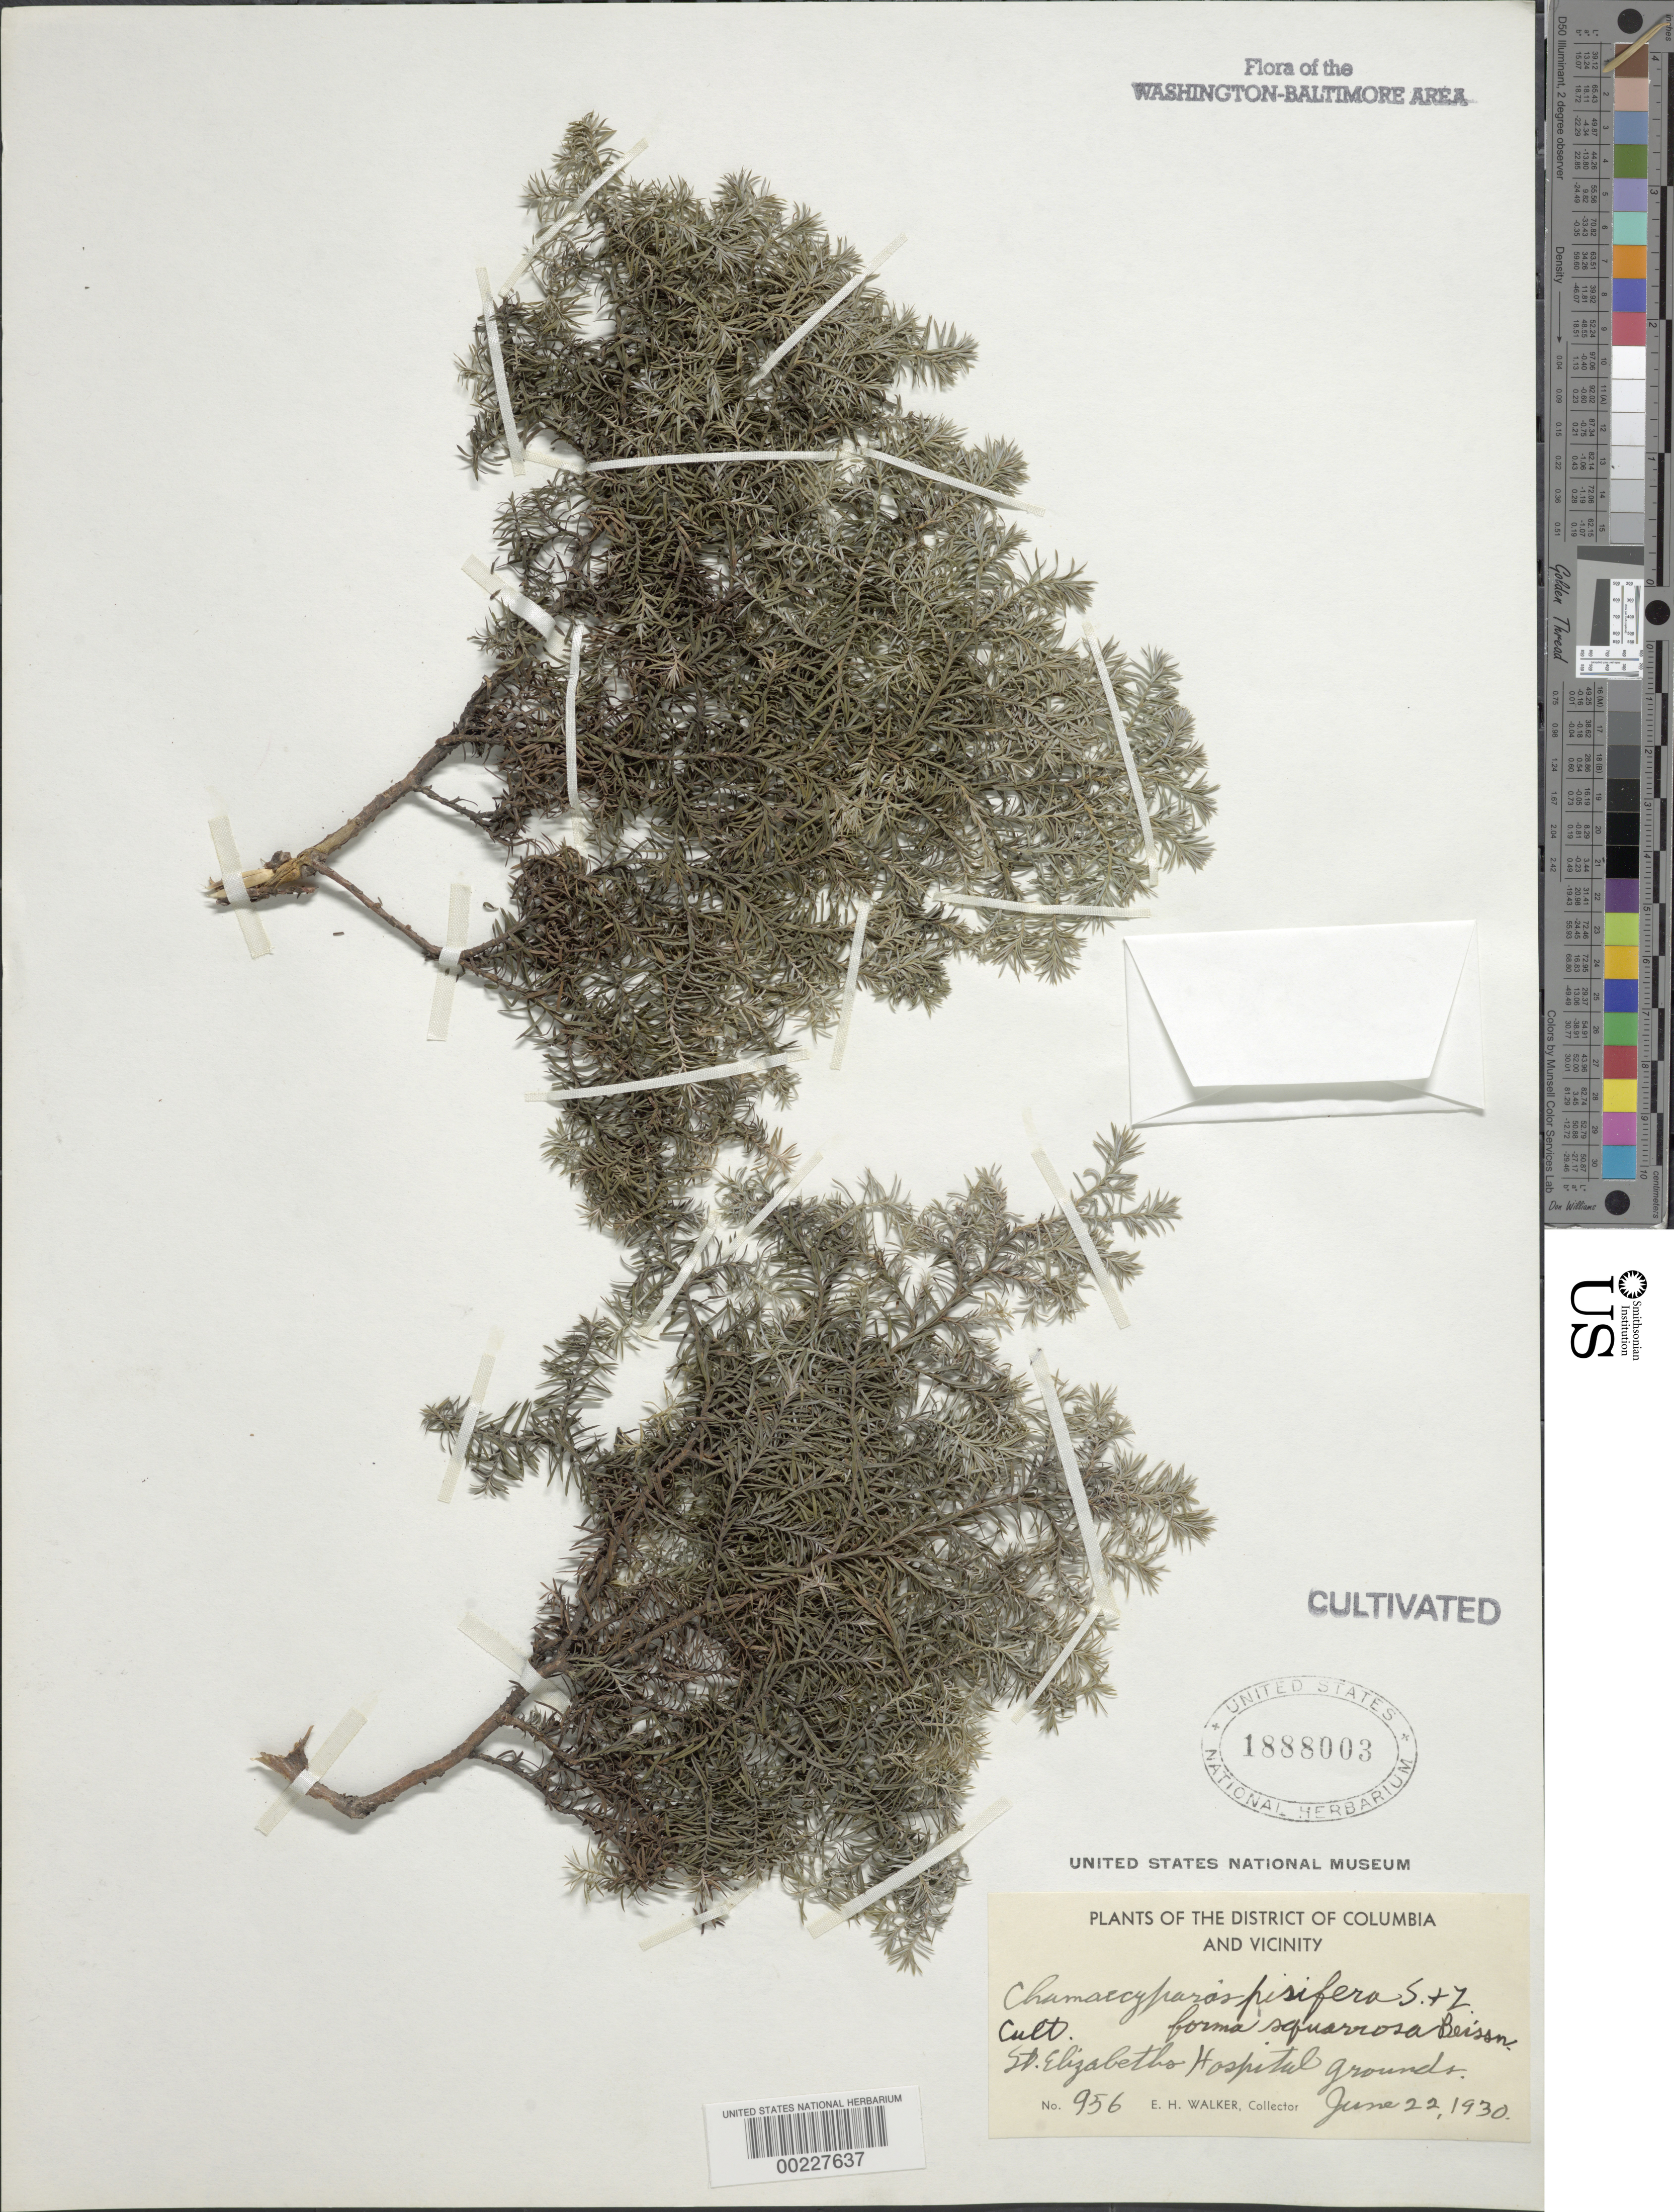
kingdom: Plantae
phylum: Tracheophyta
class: Pinopsida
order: Pinales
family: Cupressaceae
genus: Chamaecyparis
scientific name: Chamaecyparis pisifera f. squarrosa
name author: (Siebold & Zucc.) Beissn. & Hochst.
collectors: E. H. Walker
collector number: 956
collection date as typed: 22 Jun 1930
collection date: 1930-06-22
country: United States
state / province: District of Columbia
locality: St. Elizabeth's Hospital grounds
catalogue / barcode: US 1888003